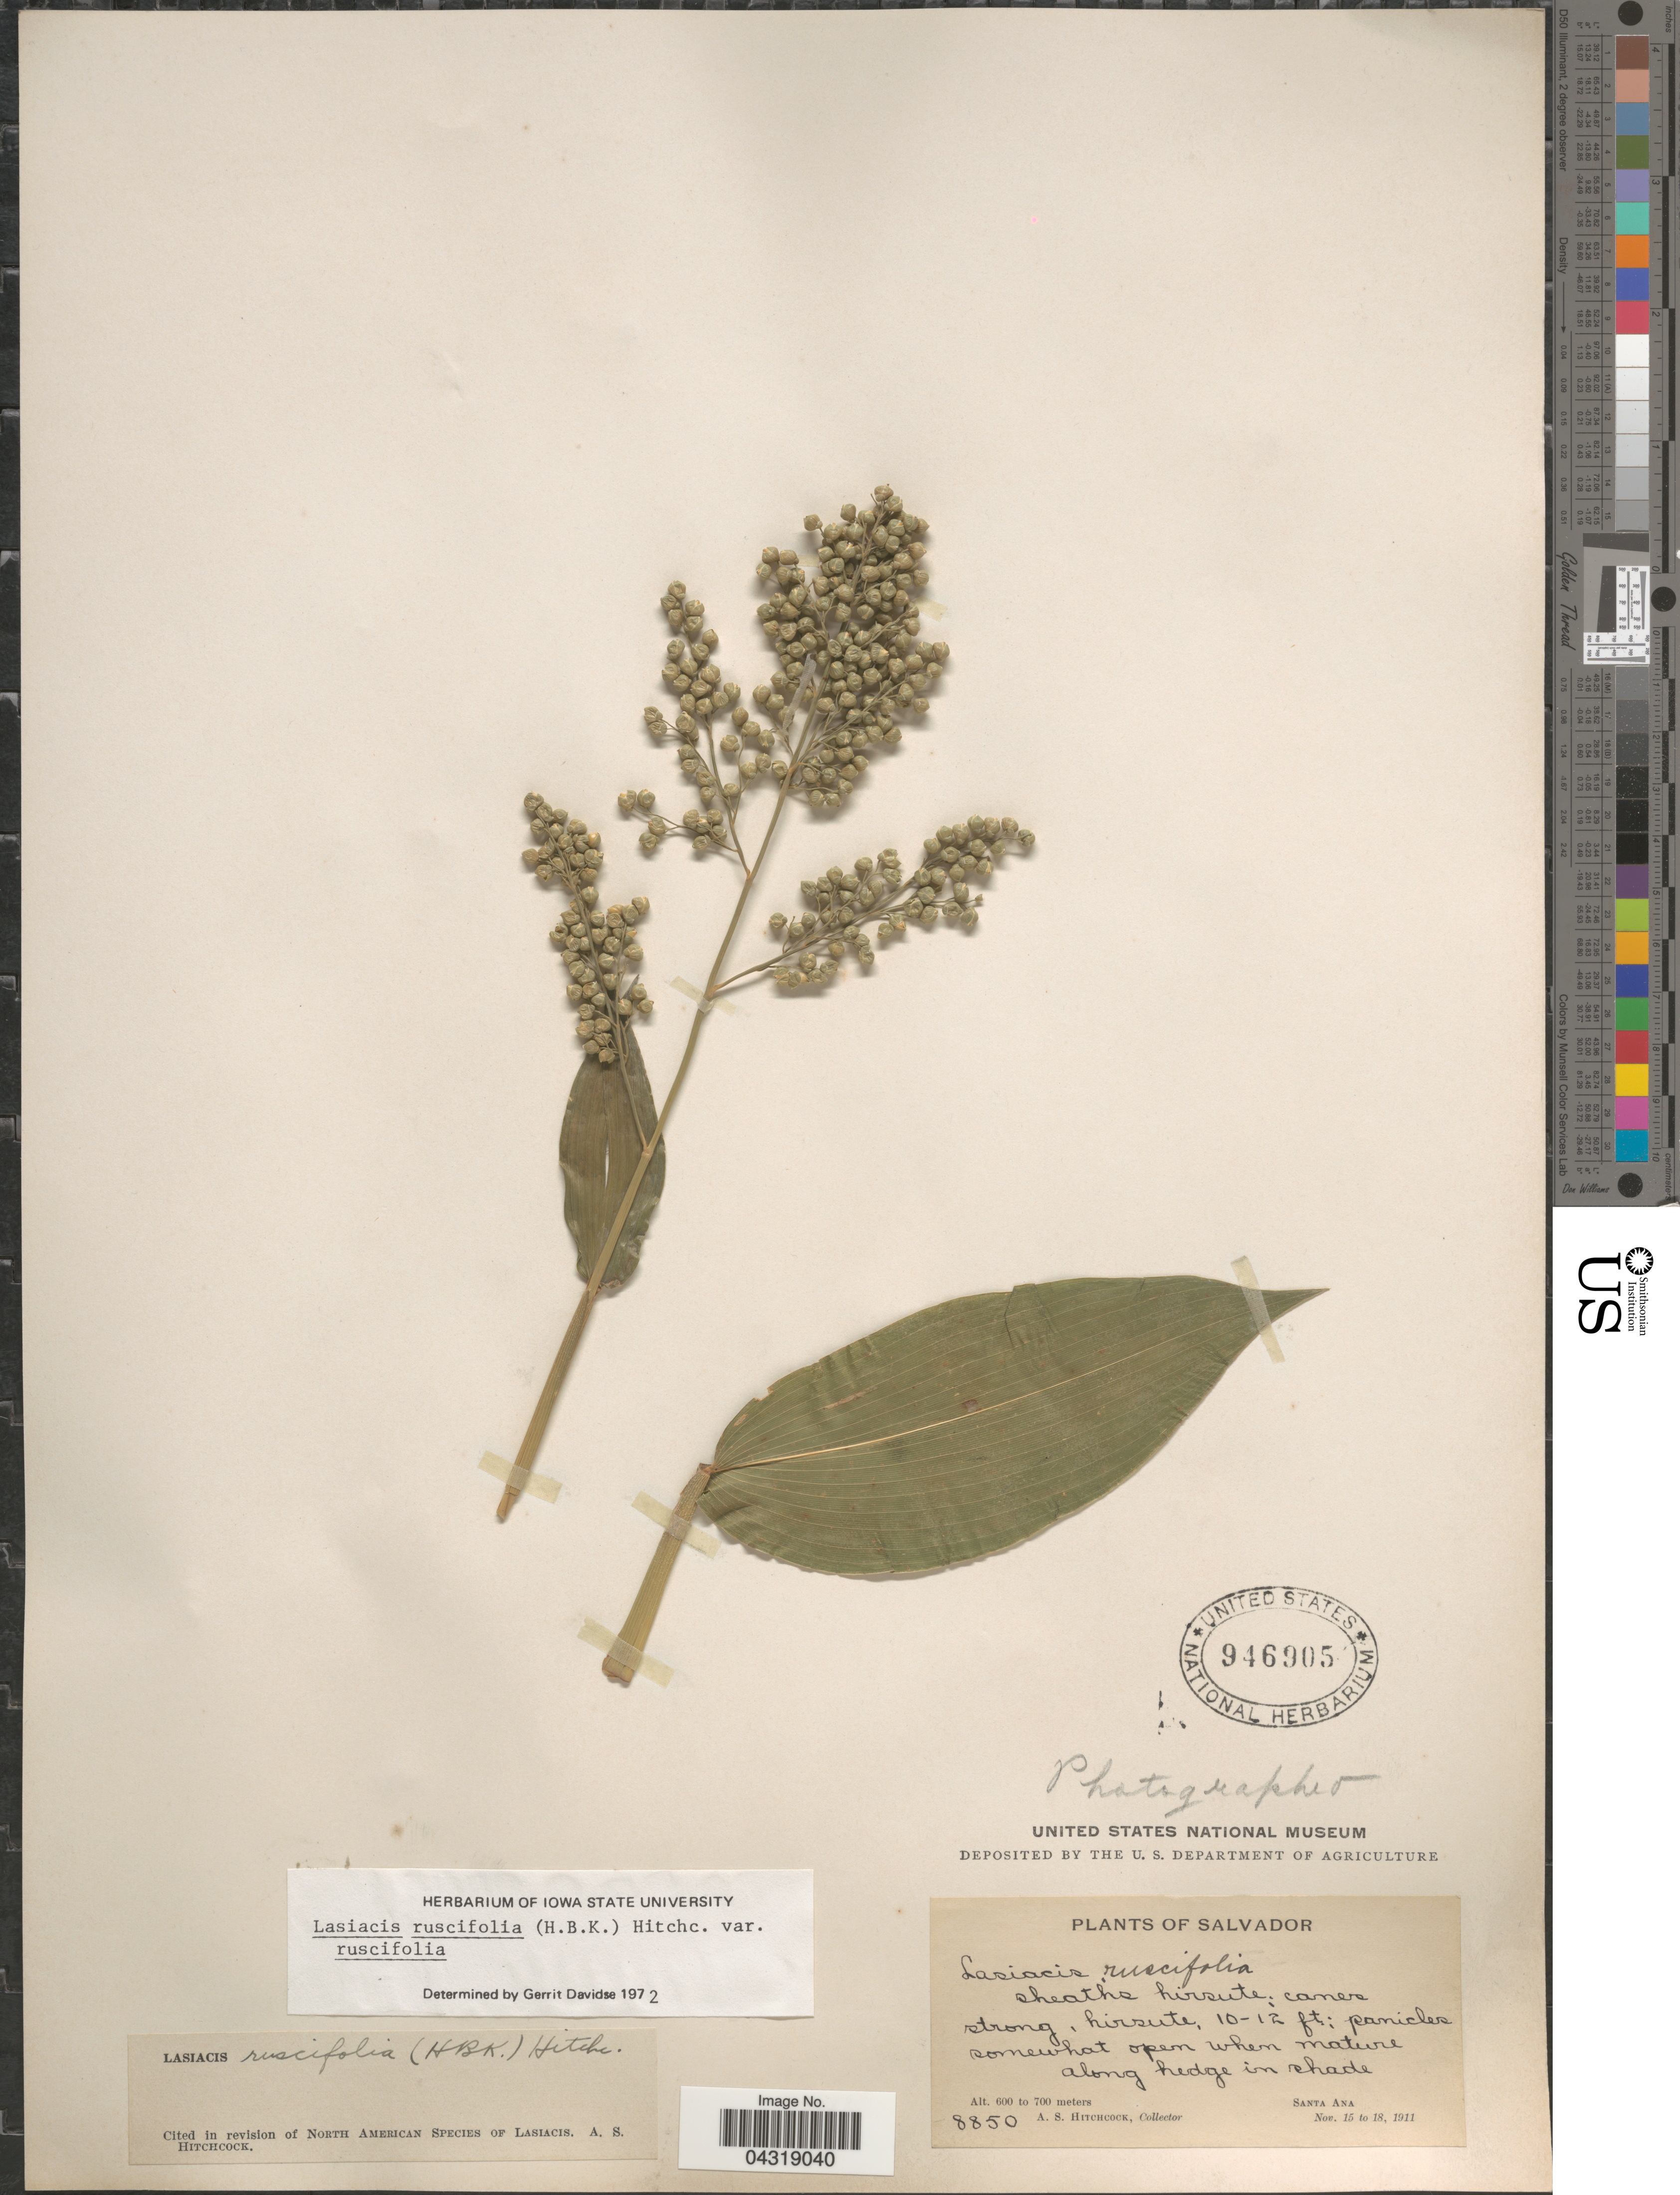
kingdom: Plantae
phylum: Tracheophyta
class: Liliopsida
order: Poales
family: Poaceae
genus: Lasiacis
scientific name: Lasiacis ruscifolia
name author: (Kunth) Hitchc.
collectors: A. S. Hitchcock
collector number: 8850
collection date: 1911-11-15/1911-11-18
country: El Salvador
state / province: Santa Ana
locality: Along hedge in shade.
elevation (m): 600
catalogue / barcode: US 946905